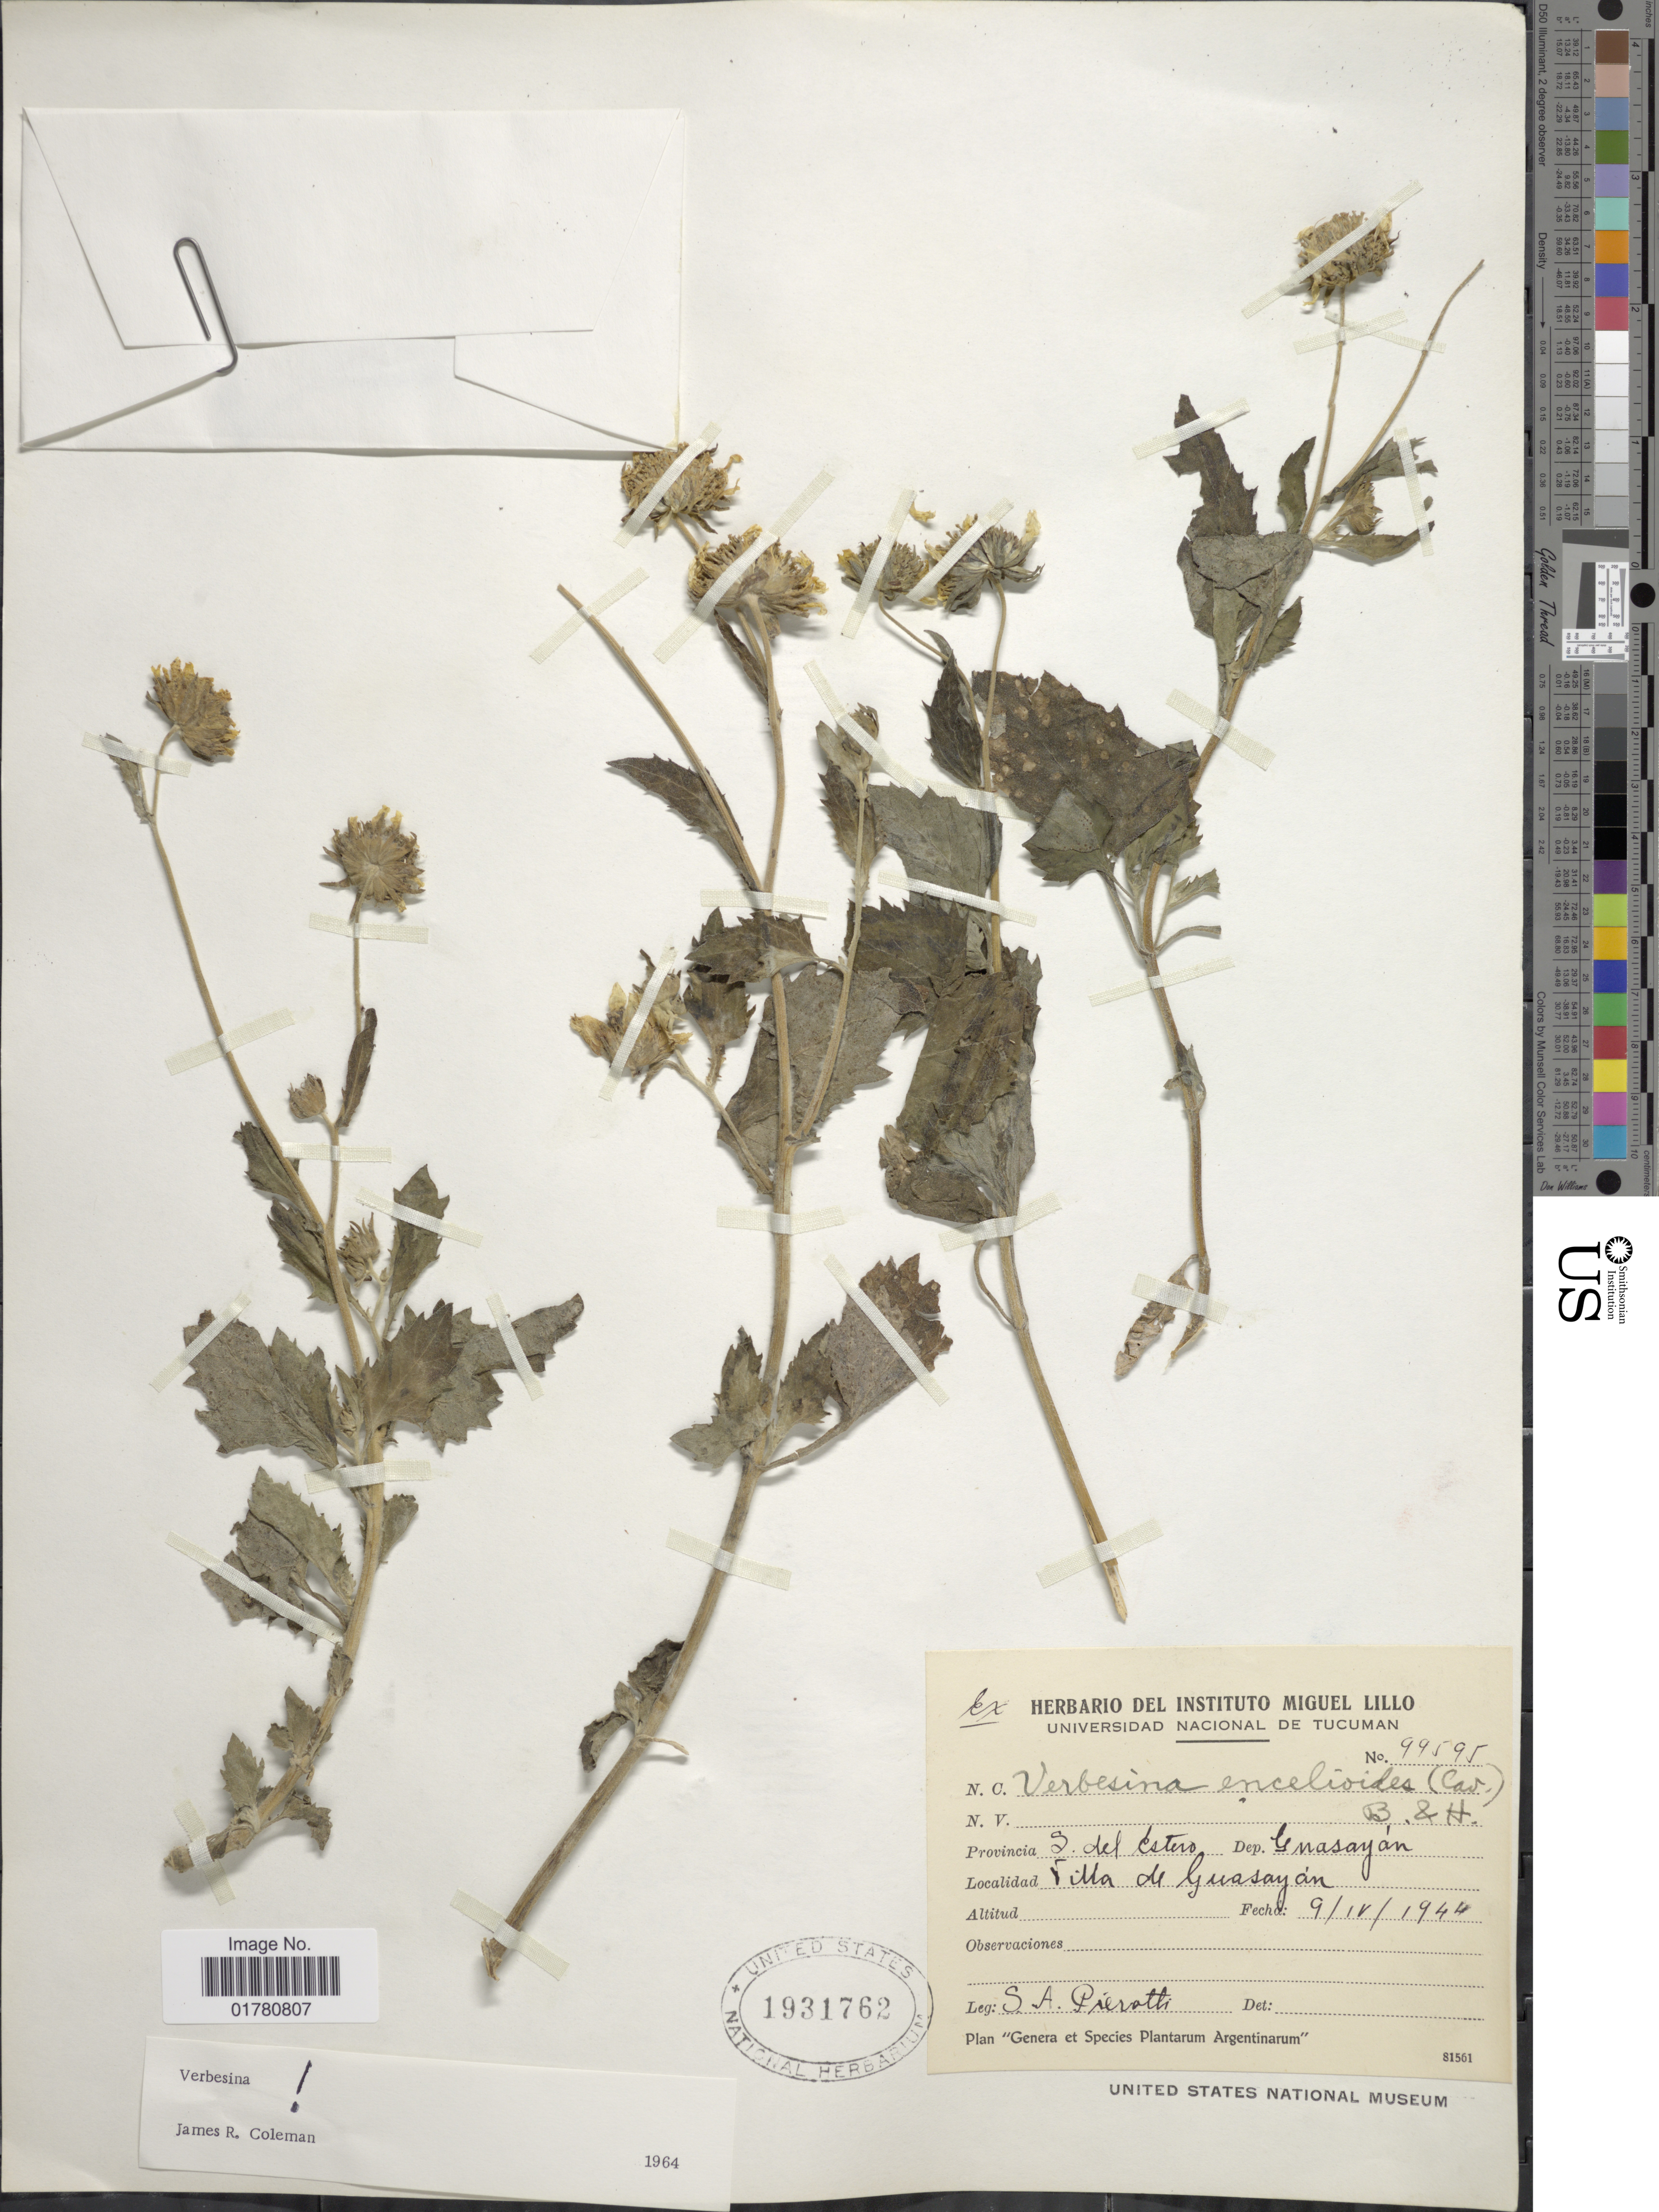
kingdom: Plantae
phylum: Tracheophyta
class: Magnoliopsida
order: Asterales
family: Asteraceae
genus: Verbesina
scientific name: Verbesina encelioides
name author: (Cav.) Benth. & Hook. ex A. Gray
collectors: S. A. Pierotti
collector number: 99595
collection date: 1944-04-09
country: Argentina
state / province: Santiago del Estero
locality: Dep. Gnasayán, Villa de Guasayán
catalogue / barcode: US 1931762